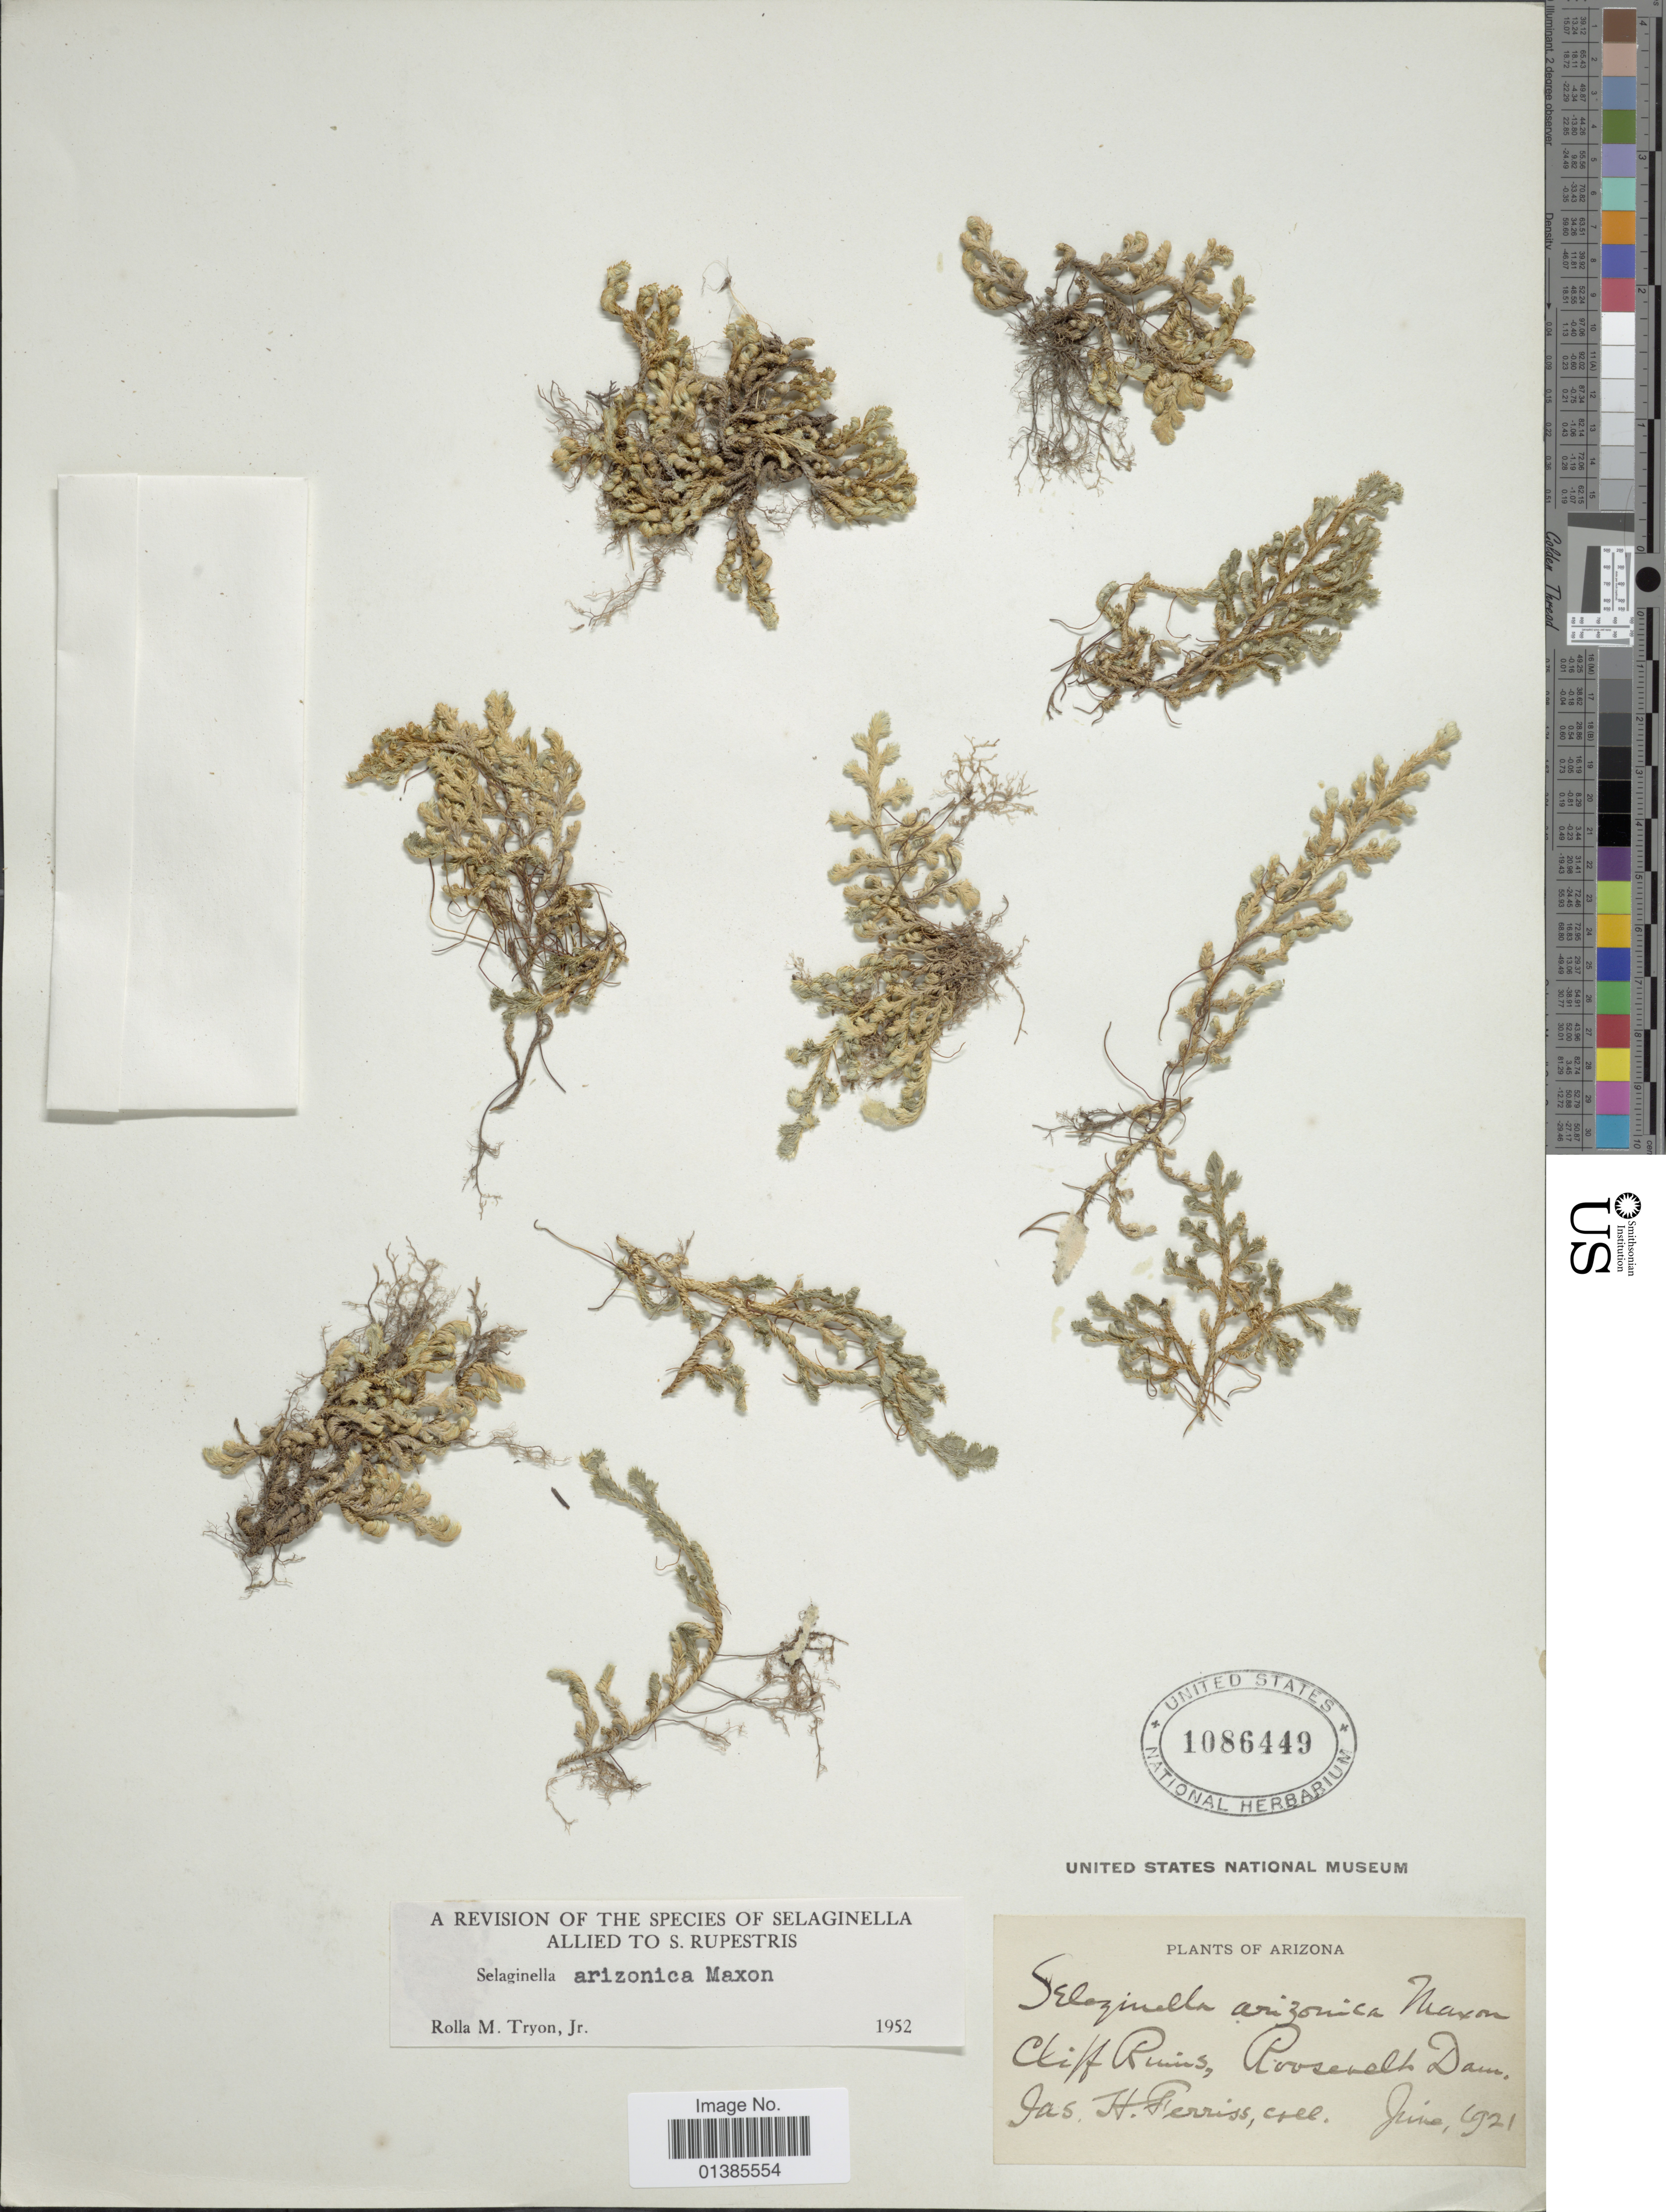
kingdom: Plantae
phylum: Tracheophyta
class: Lycopodiopsida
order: Selaginellales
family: Selaginellaceae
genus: Selaginella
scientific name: Selaginella arizonica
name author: Maxon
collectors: J. Ferriss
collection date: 1921-06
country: United States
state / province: Arizona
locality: Cliffs Ruins, Roosevelt Dam.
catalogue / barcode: US 1086449